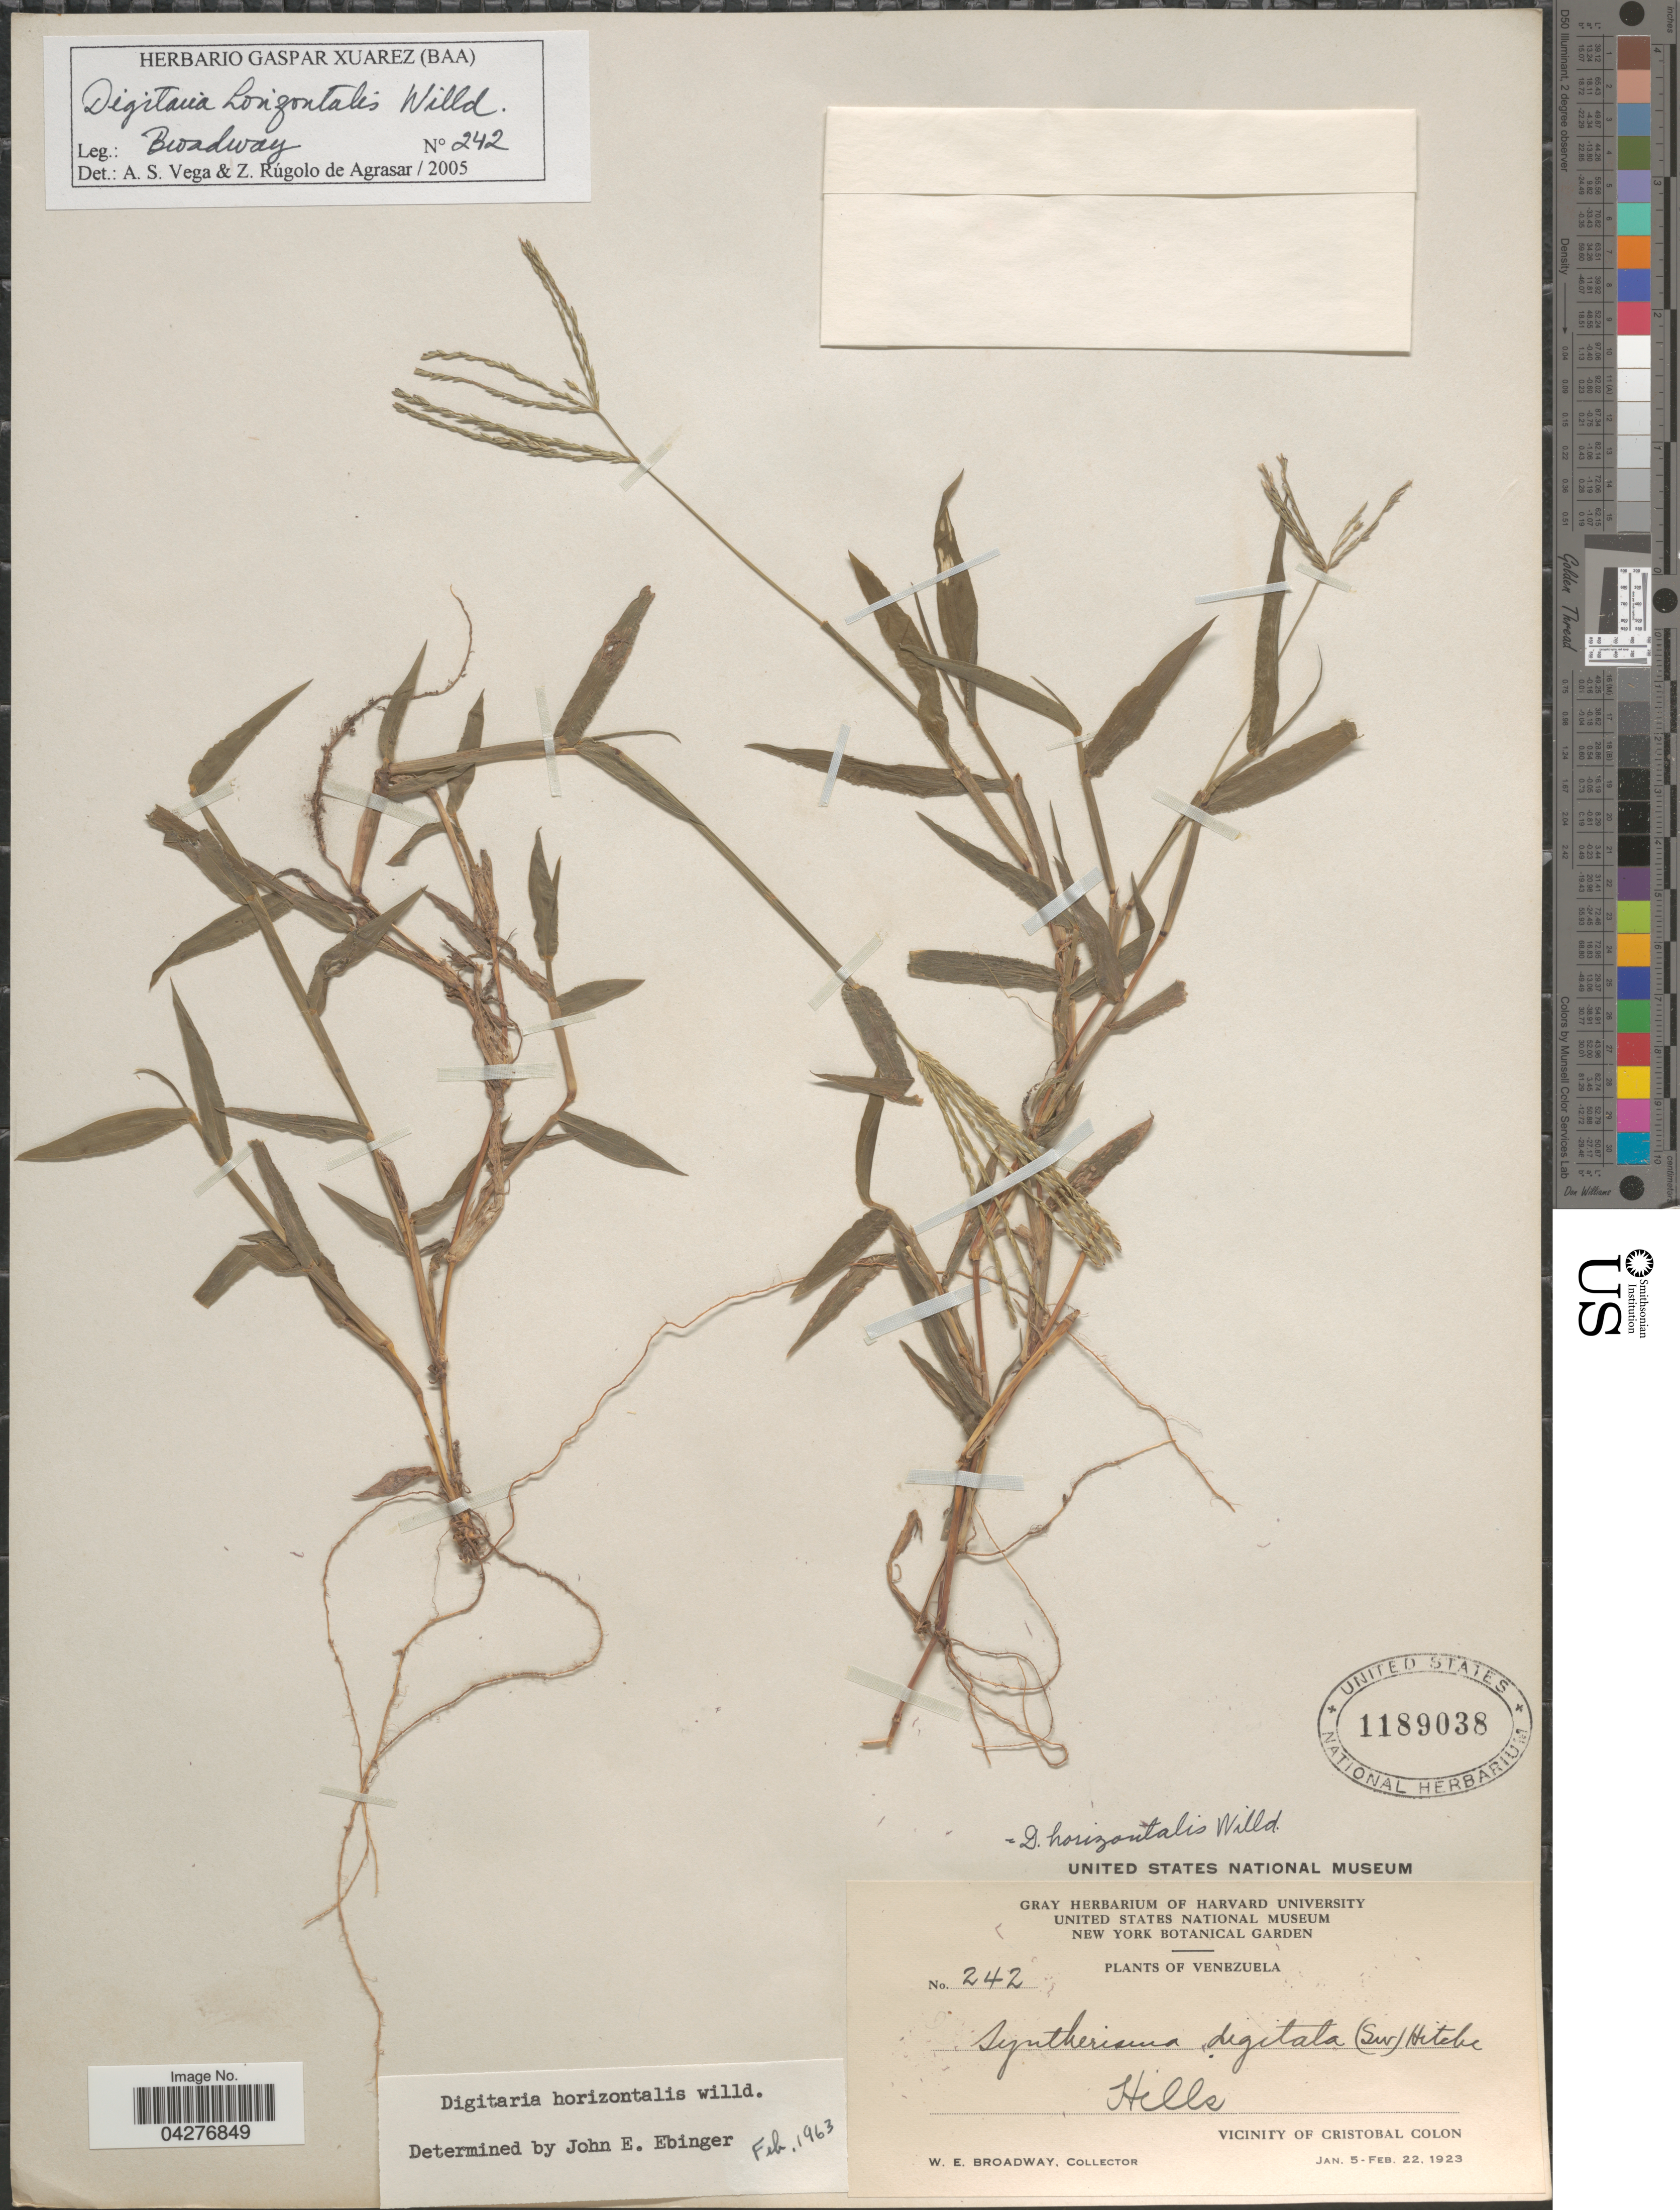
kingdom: Plantae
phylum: Tracheophyta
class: Liliopsida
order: Poales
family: Poaceae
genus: Digitaria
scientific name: Digitaria horizontalis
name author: Willd.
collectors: W. E. Broadway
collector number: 242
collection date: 1923-01-05/1923-02-22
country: Venezuela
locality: Hills. Vicinity of Cristobal Colon.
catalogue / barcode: US 1189038